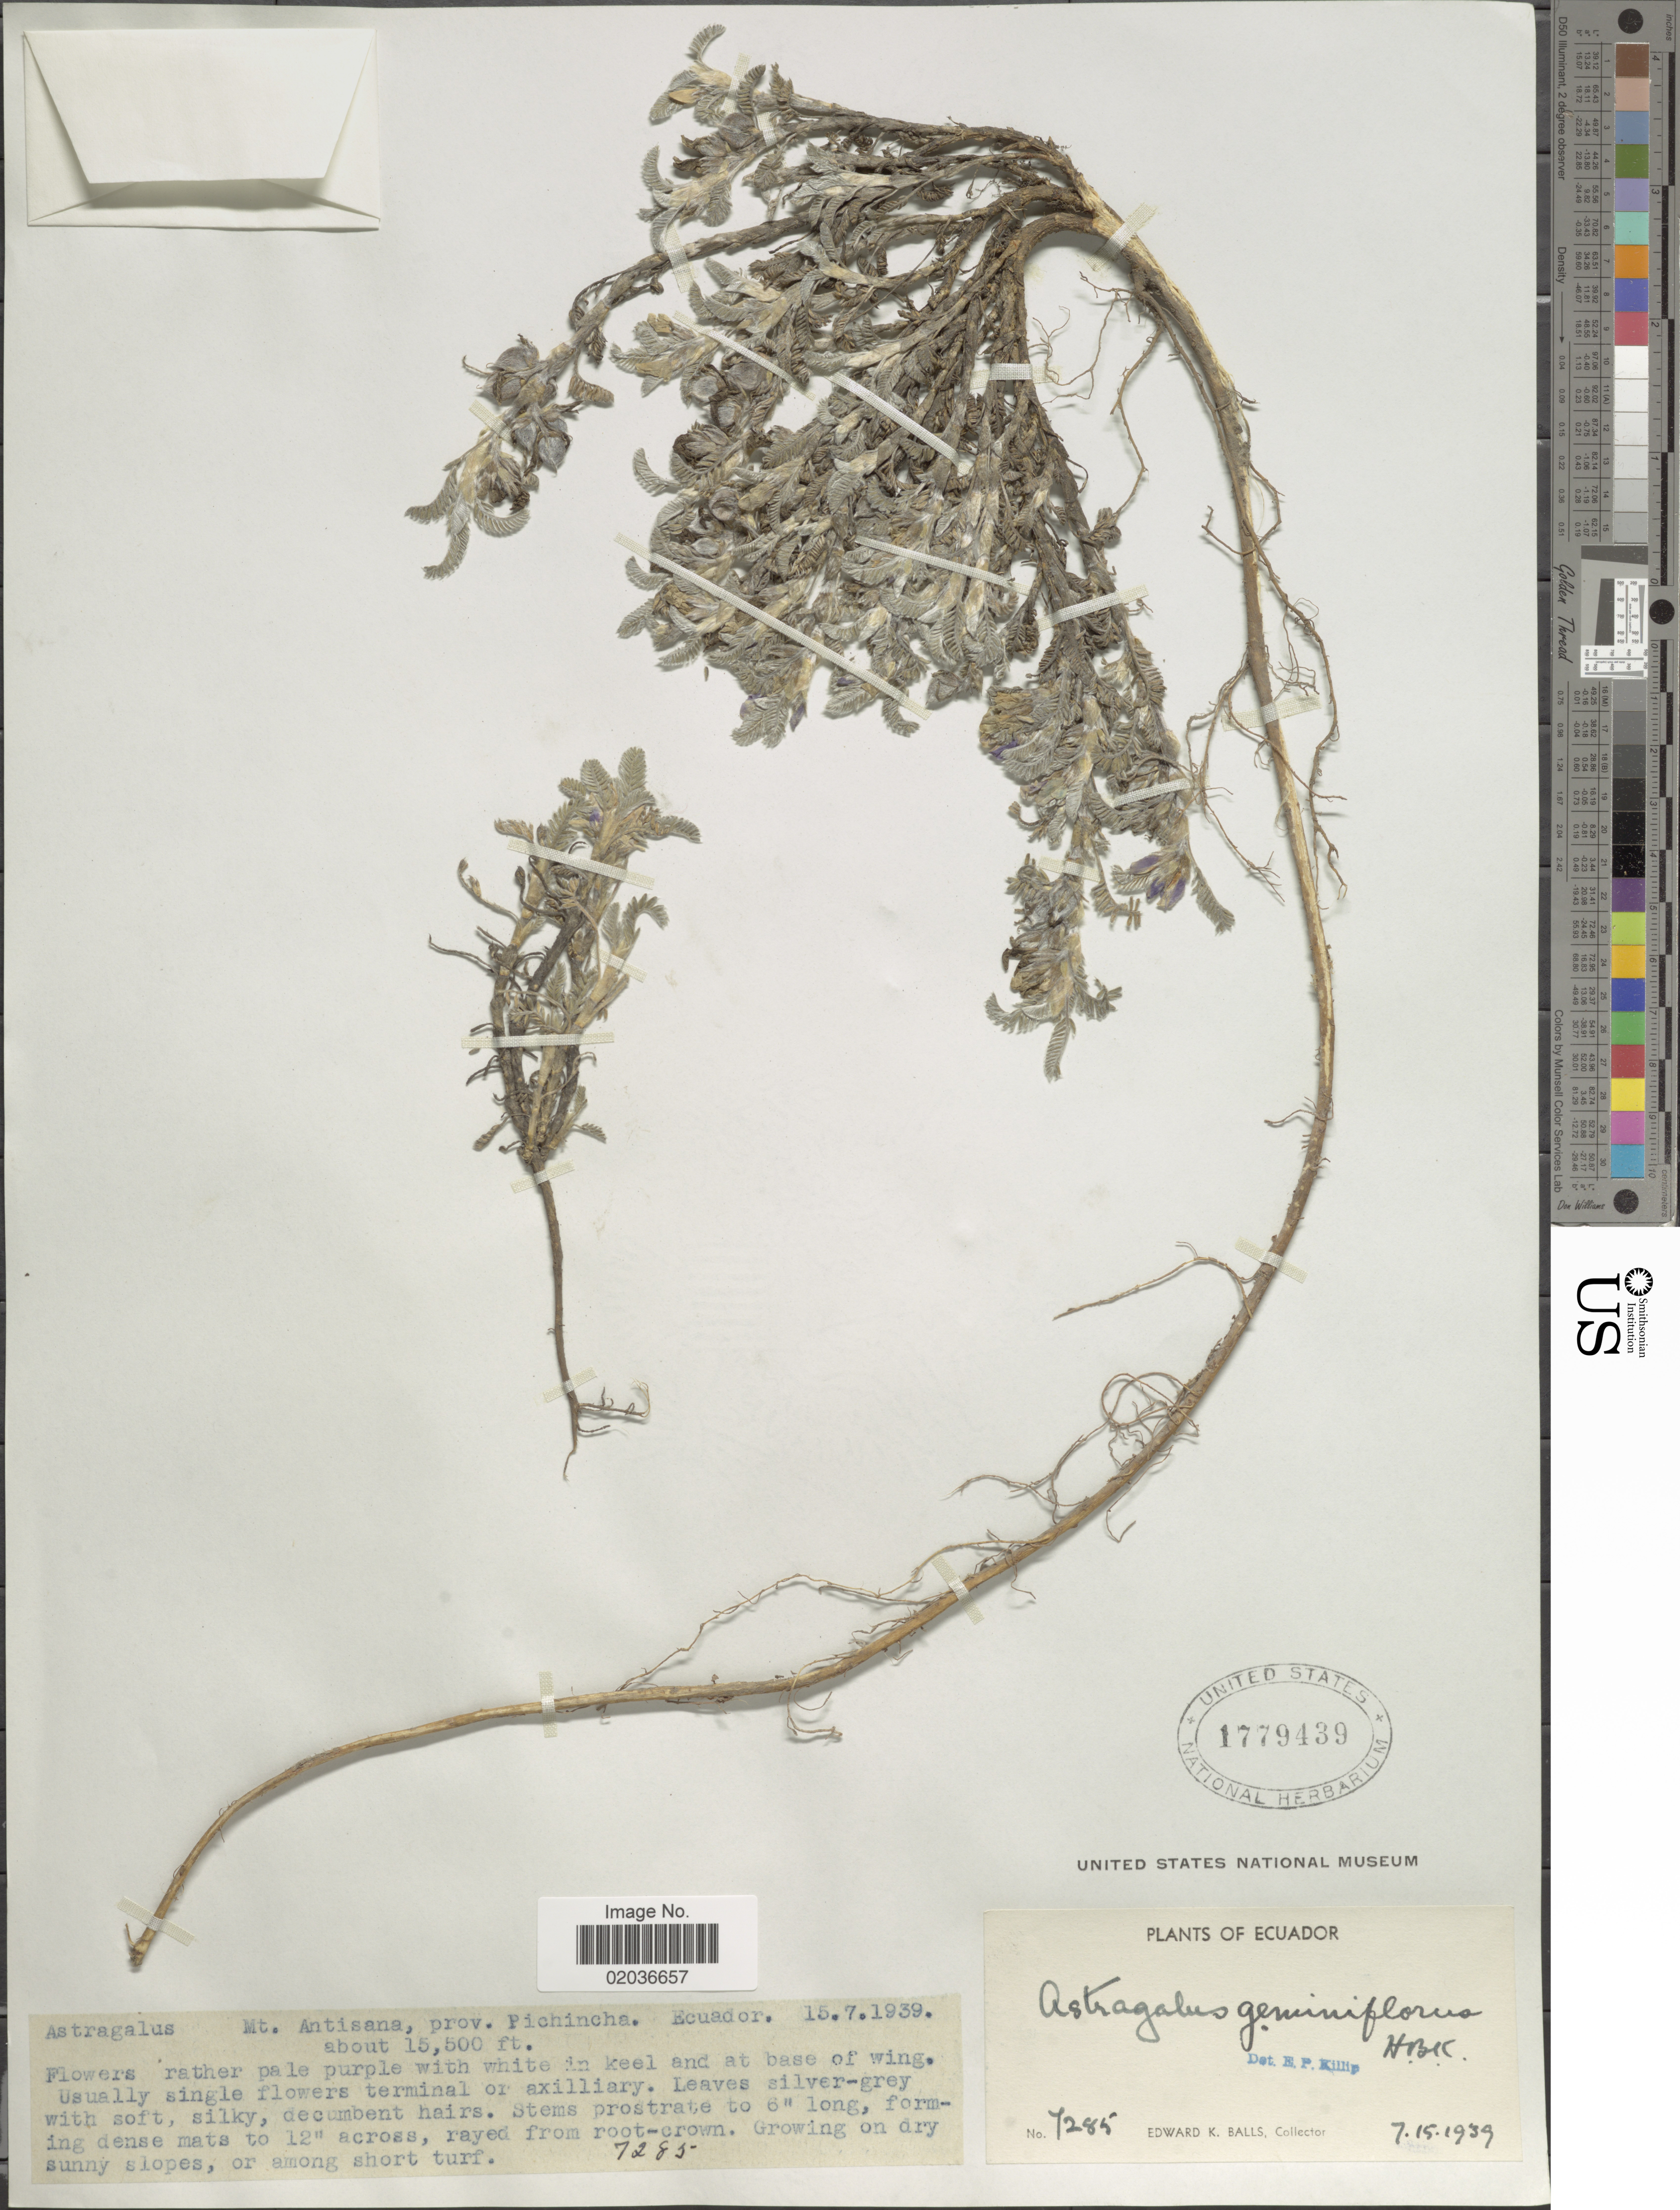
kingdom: Plantae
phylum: Tracheophyta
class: Magnoliopsida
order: Fabales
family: Fabaceae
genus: Astragalus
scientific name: Astragalus geminiflorus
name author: Bonpl.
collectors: E. K. Balls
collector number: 7285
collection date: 1939-07-15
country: Ecuador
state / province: Pichincha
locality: Hacienda Antisana, Mt. Antisana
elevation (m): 4724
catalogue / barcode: US 1779439